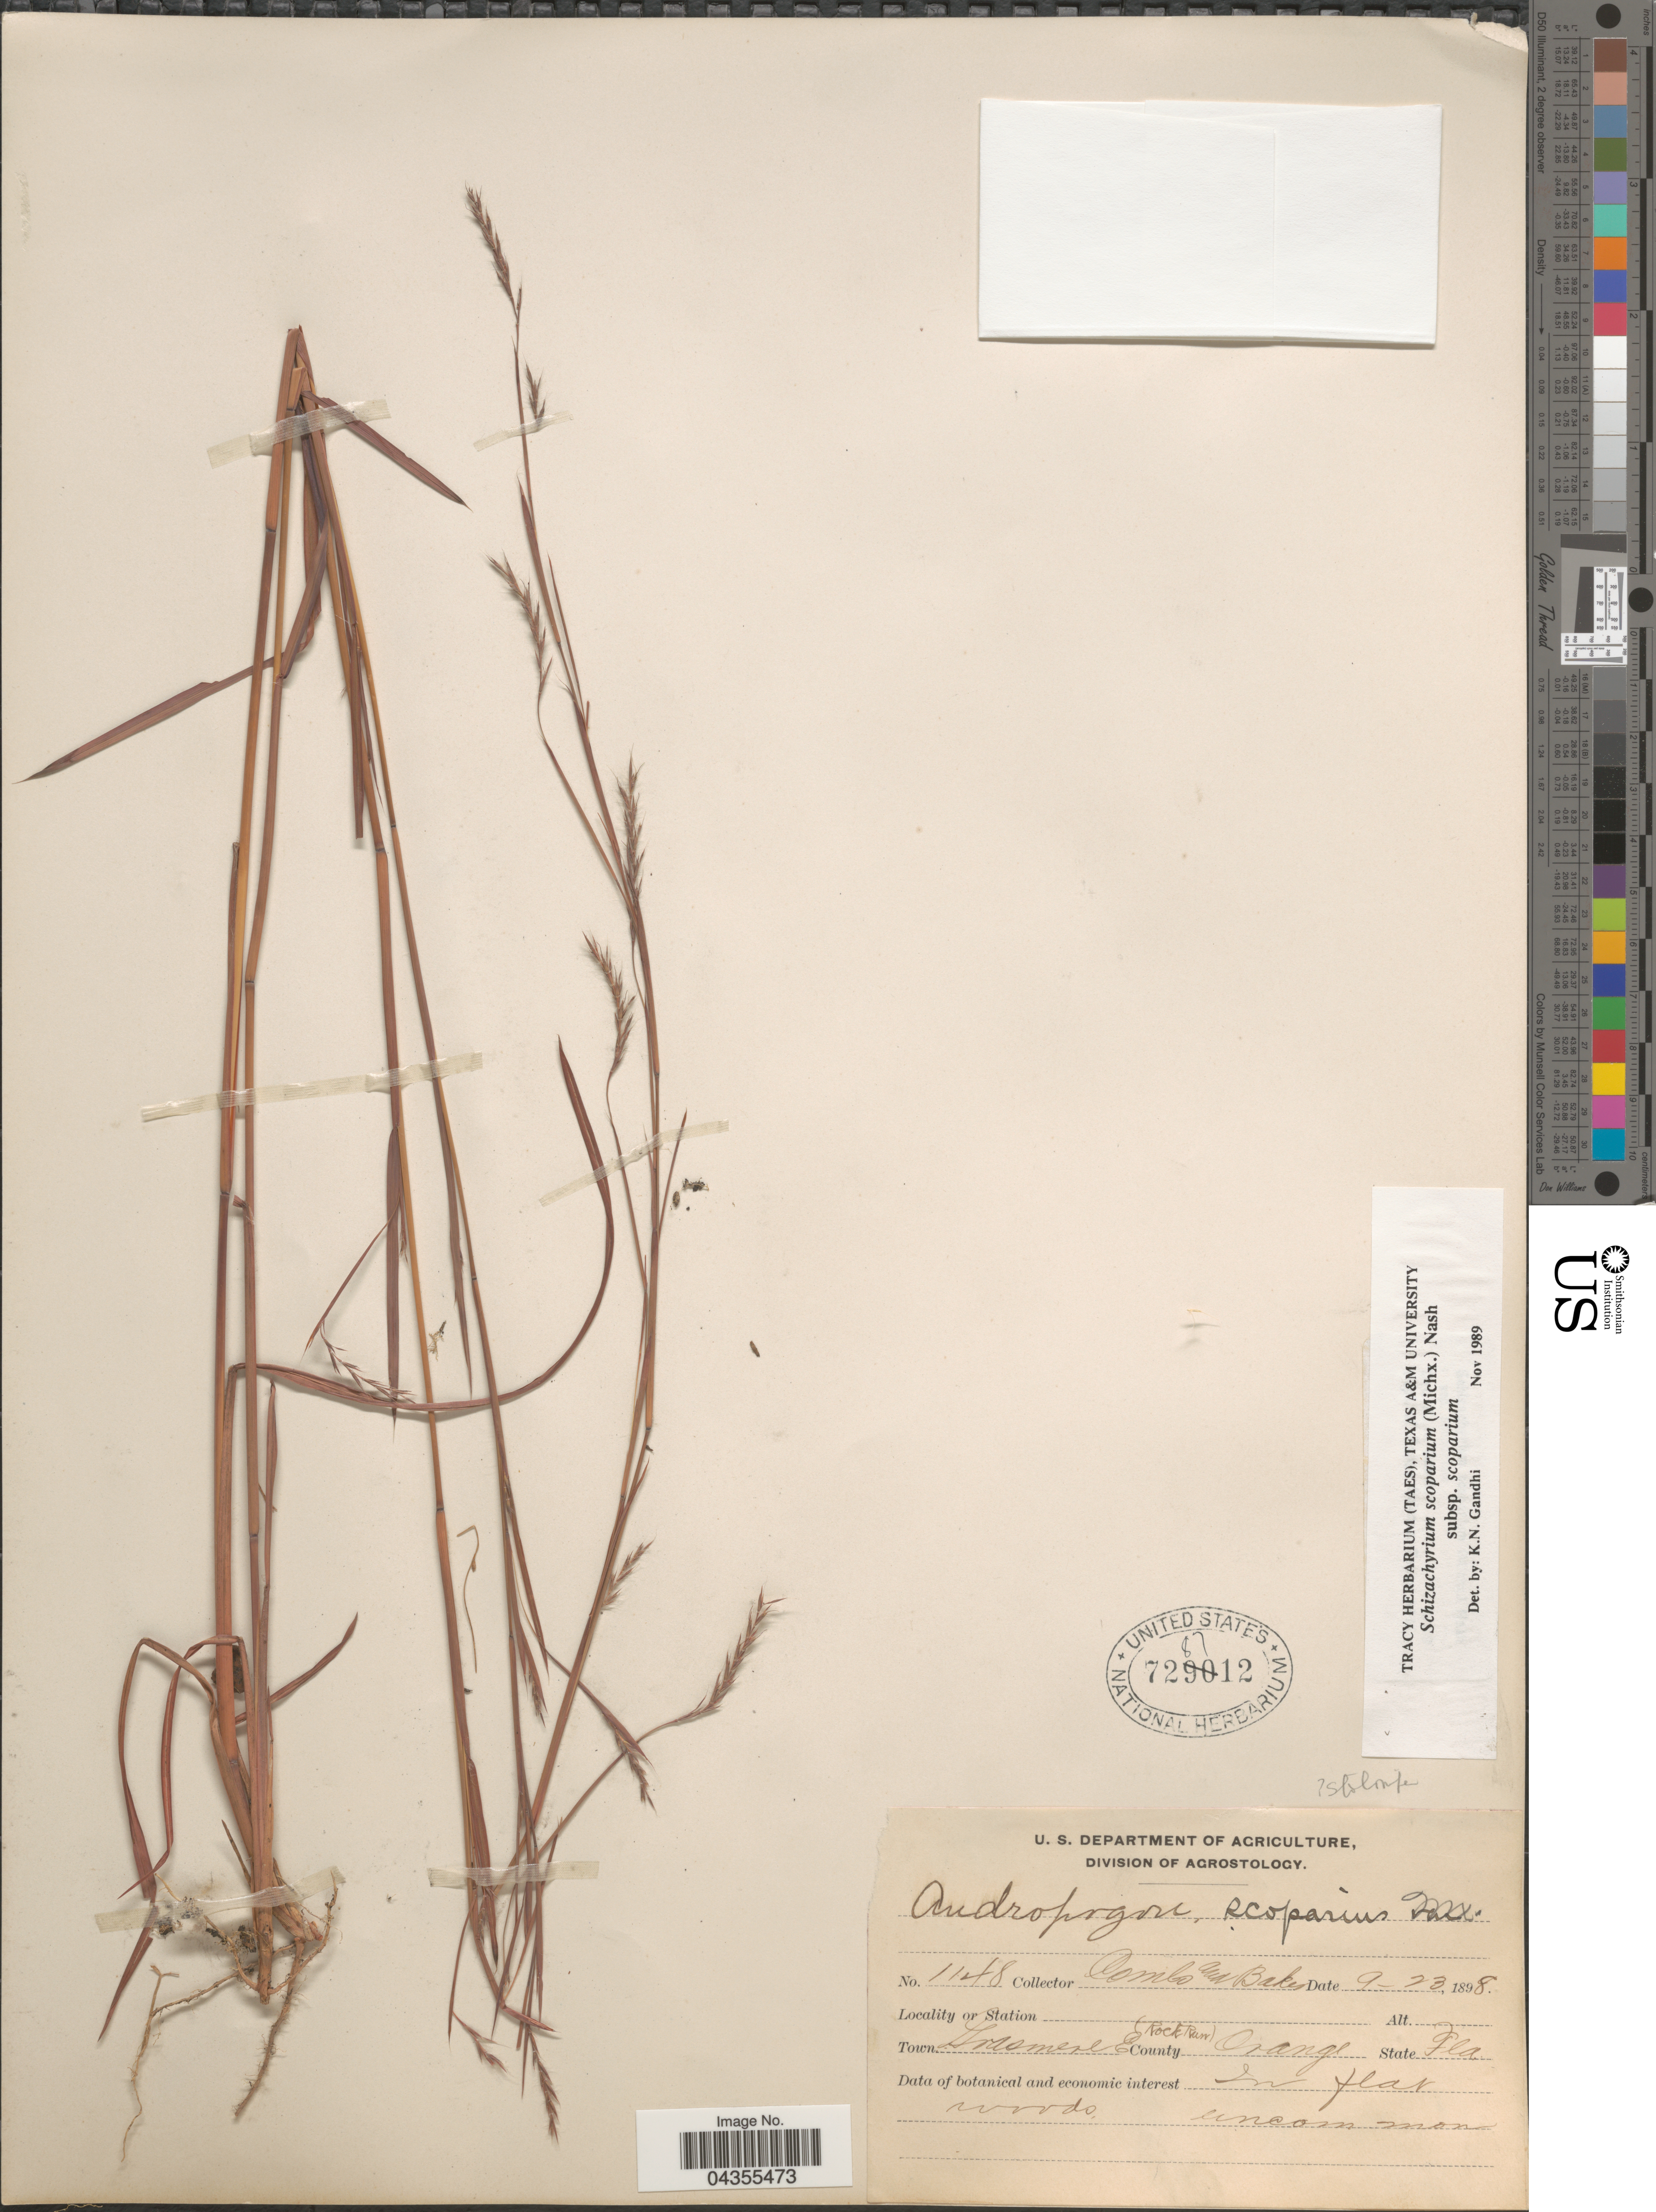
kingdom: Plantae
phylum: Tracheophyta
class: Liliopsida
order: Poales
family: Poaceae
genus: Schizachyrium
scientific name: Schizachyrium scoparium var. scoparium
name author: (Michx.) Nash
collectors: -. Combs & -- Baker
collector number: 1148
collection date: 1898-09-23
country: United States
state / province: Florida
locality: Town Grasmere E. (Rock Run). County Orange.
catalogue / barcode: US 728712